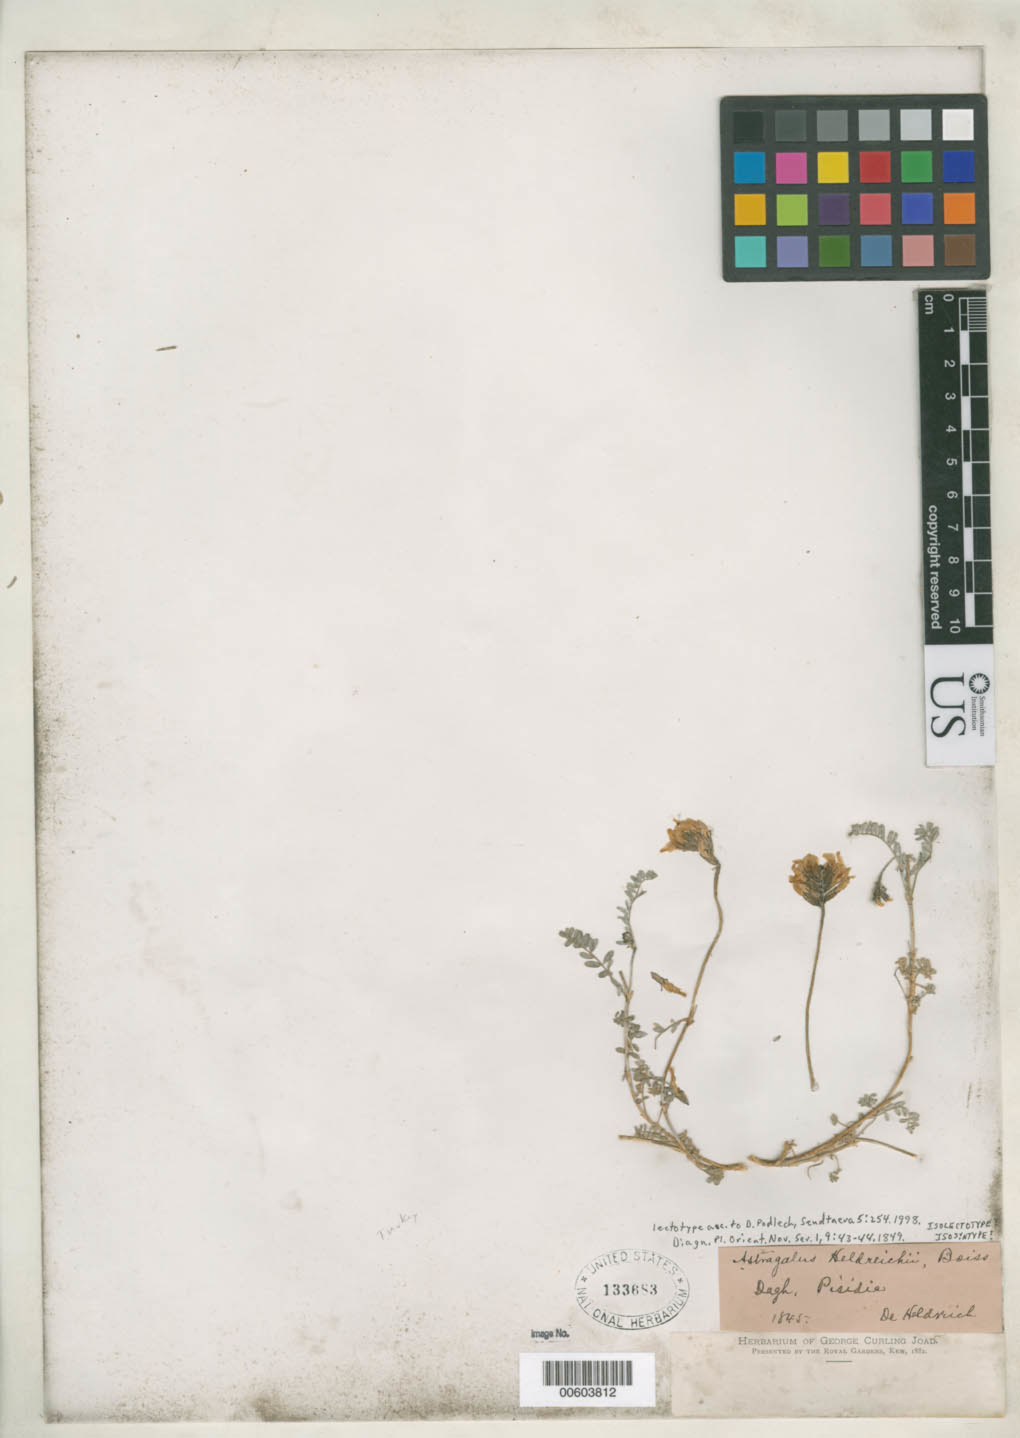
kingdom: Plantae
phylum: Tracheophyta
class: Magnoliopsida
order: Fabales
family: Fabaceae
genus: Astragalus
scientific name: Astragalus heldreichii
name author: Boiss.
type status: Isolectotype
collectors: T. H. von Heldreich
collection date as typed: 1845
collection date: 1845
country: Turkey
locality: Dagh Pisidie.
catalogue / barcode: US 133683